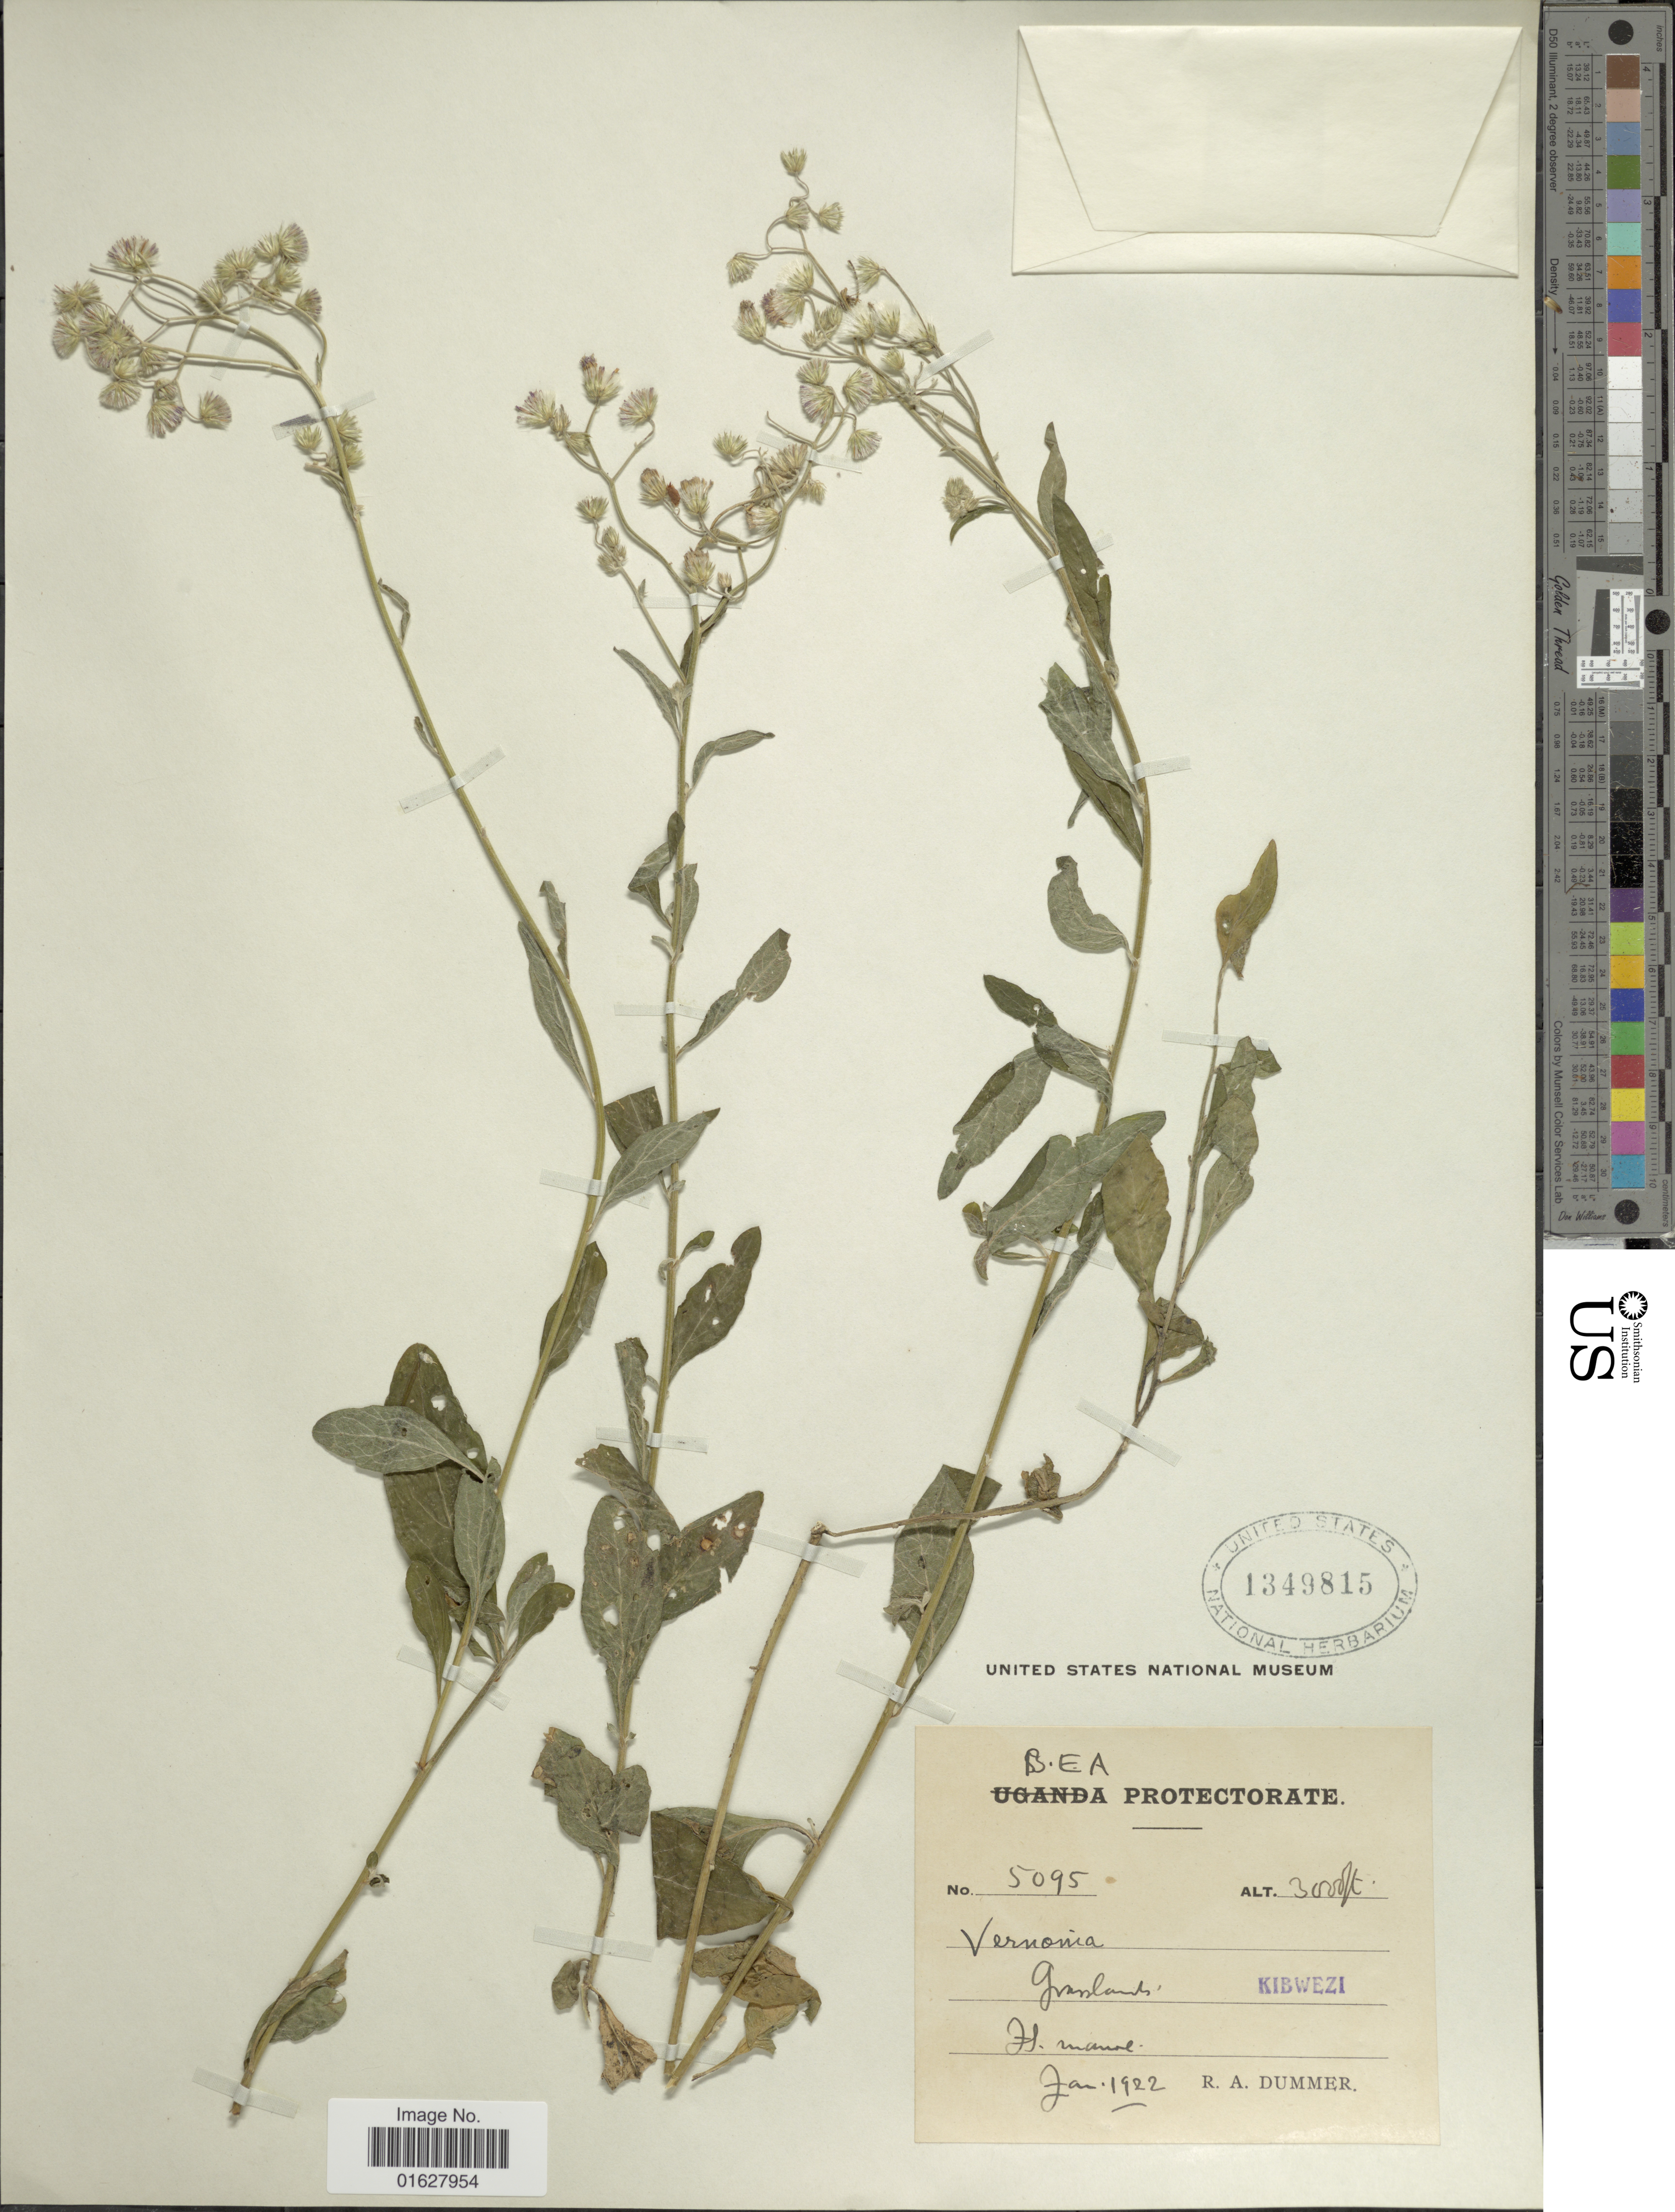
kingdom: Plantae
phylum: Tracheophyta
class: Magnoliopsida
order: Asterales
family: Asteraceae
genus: Vernonia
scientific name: Vernonia sp.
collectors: R. Dümmer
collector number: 5095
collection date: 1922-01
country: Kenya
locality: B.E.A. Grasslands. Kibwezi. H. manne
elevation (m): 914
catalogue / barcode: US 1349815